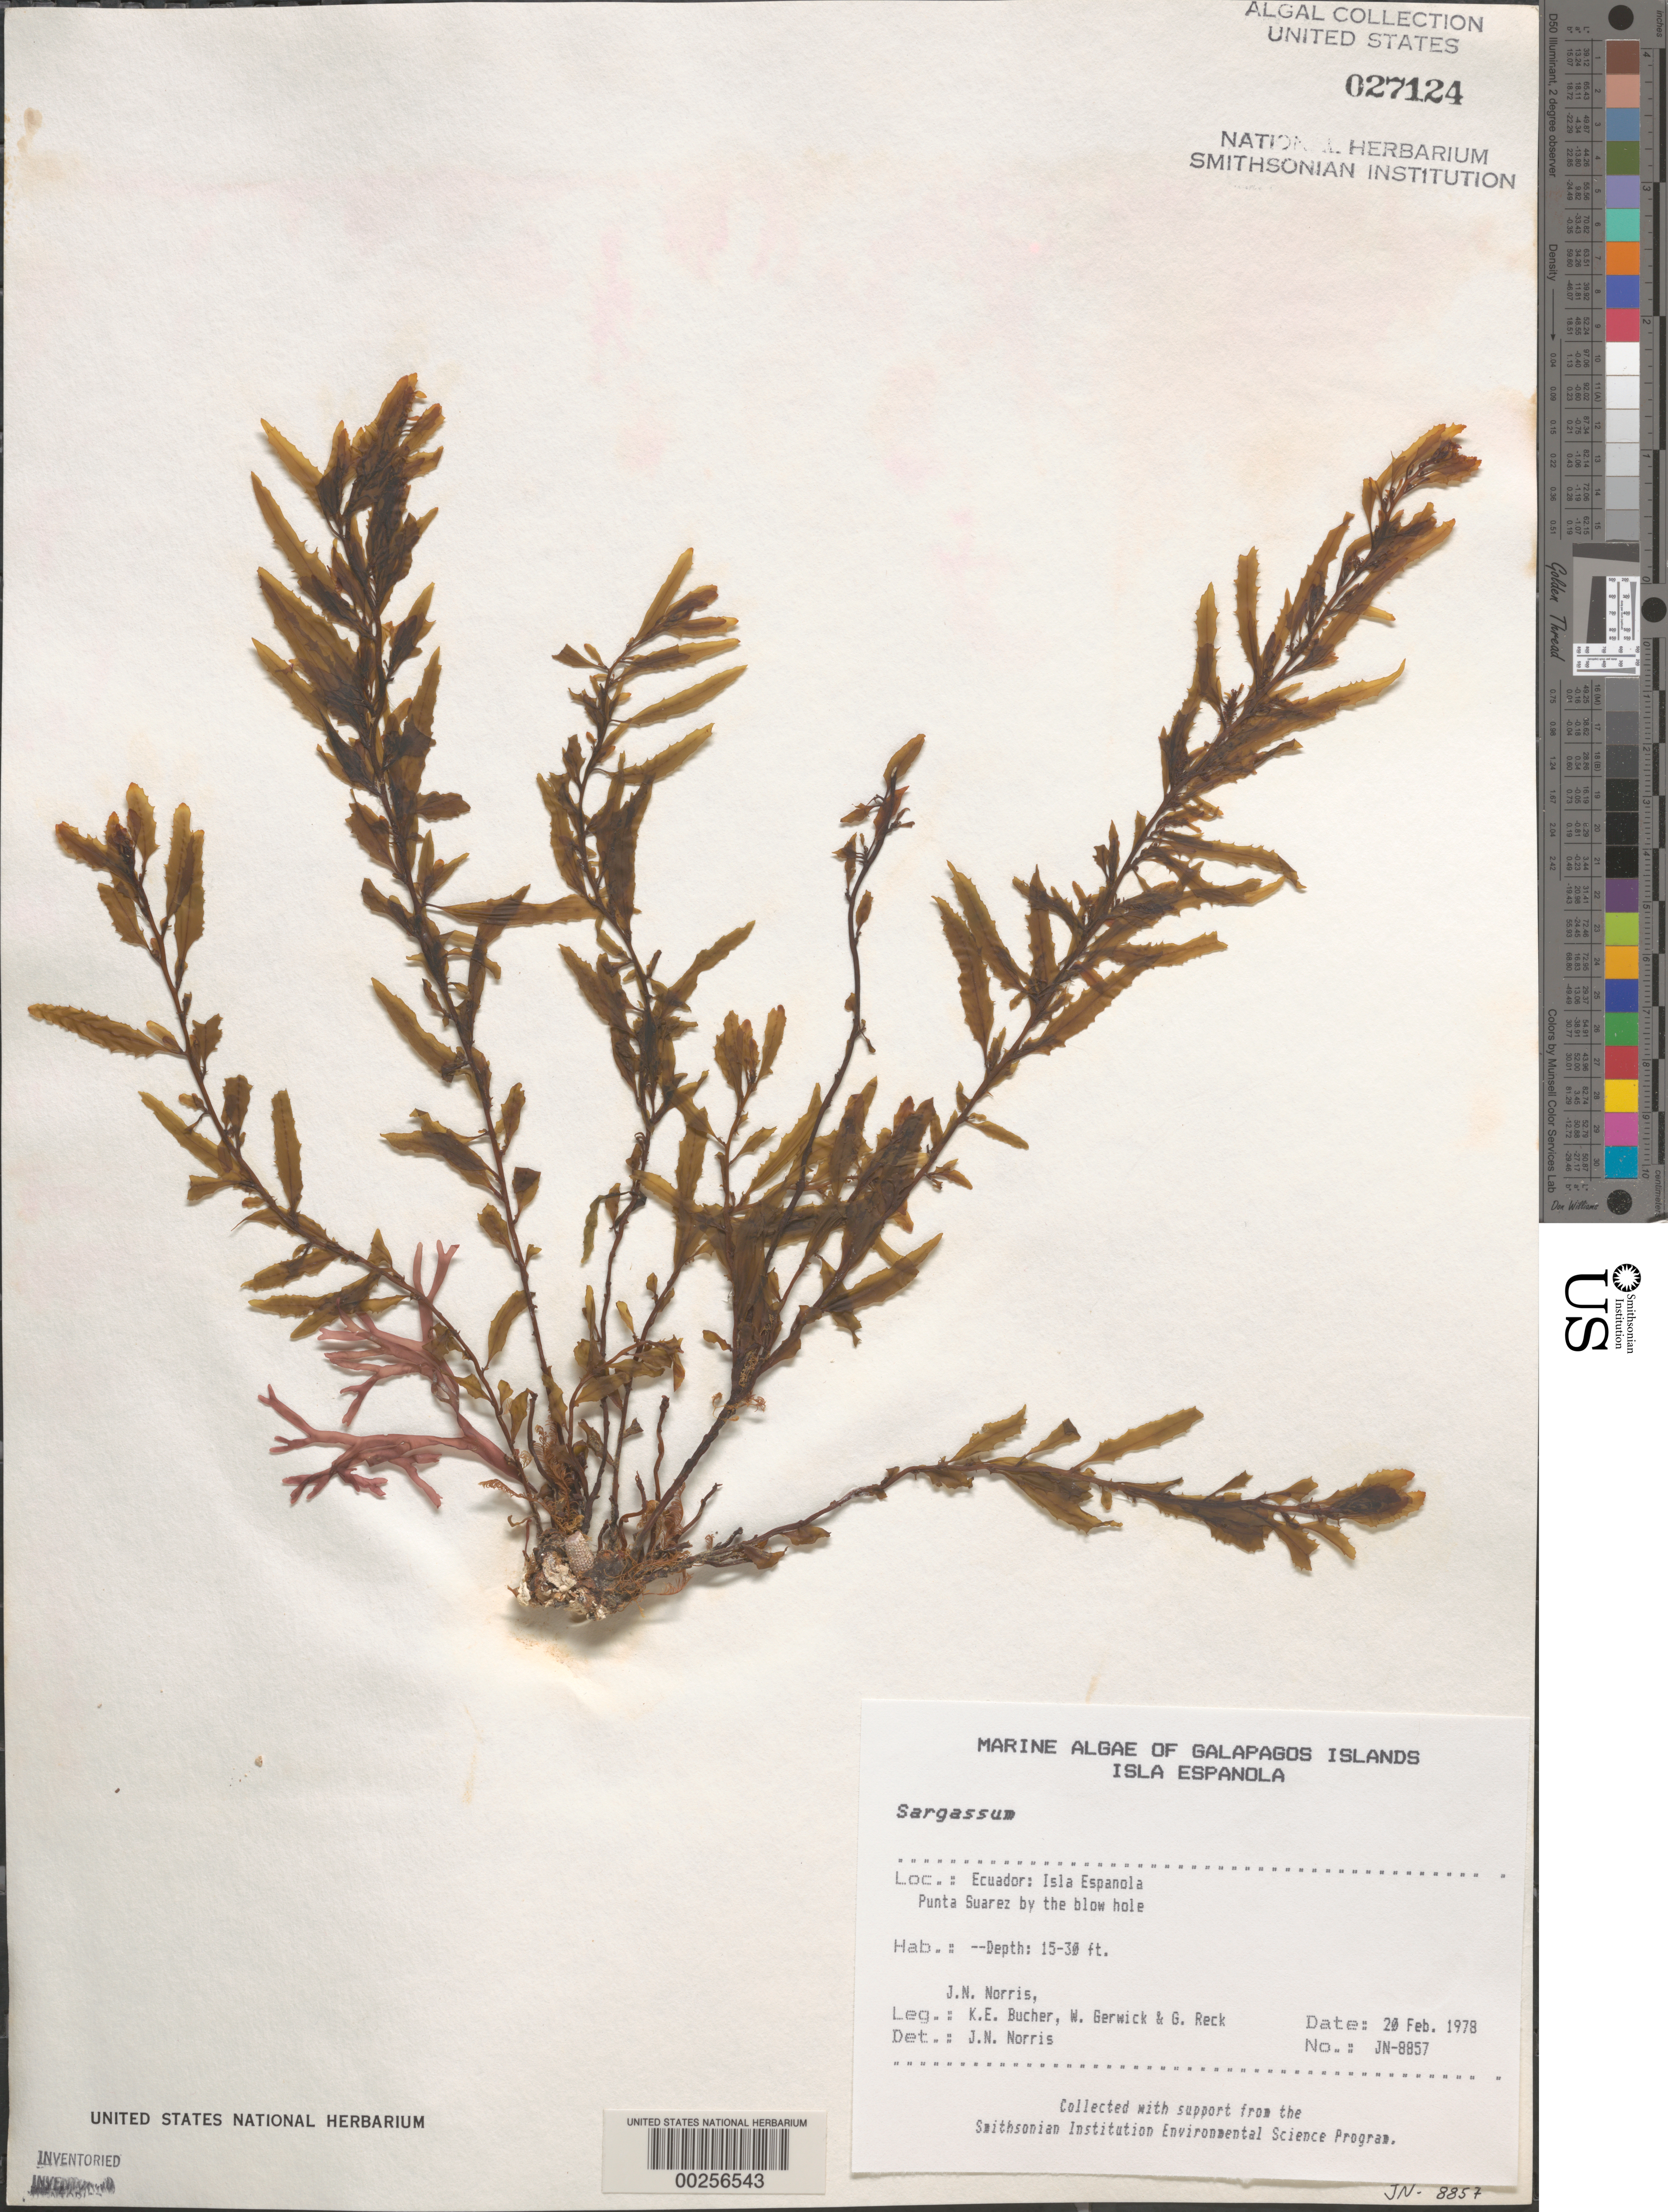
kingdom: Chromista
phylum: Ochrophyta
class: Phaeophyceae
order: Fucales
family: Sargassaceae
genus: Sargassum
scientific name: Sargassum sp.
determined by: Norris, James N.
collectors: J. N. Norris, K. E. Bucher, W. Gerwick & G. Reck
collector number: JN-8857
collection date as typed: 20 Feb 1978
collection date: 1978-02-20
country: Ecuador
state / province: Colón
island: Española [Hood]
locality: Punta Suarez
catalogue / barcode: US 27124